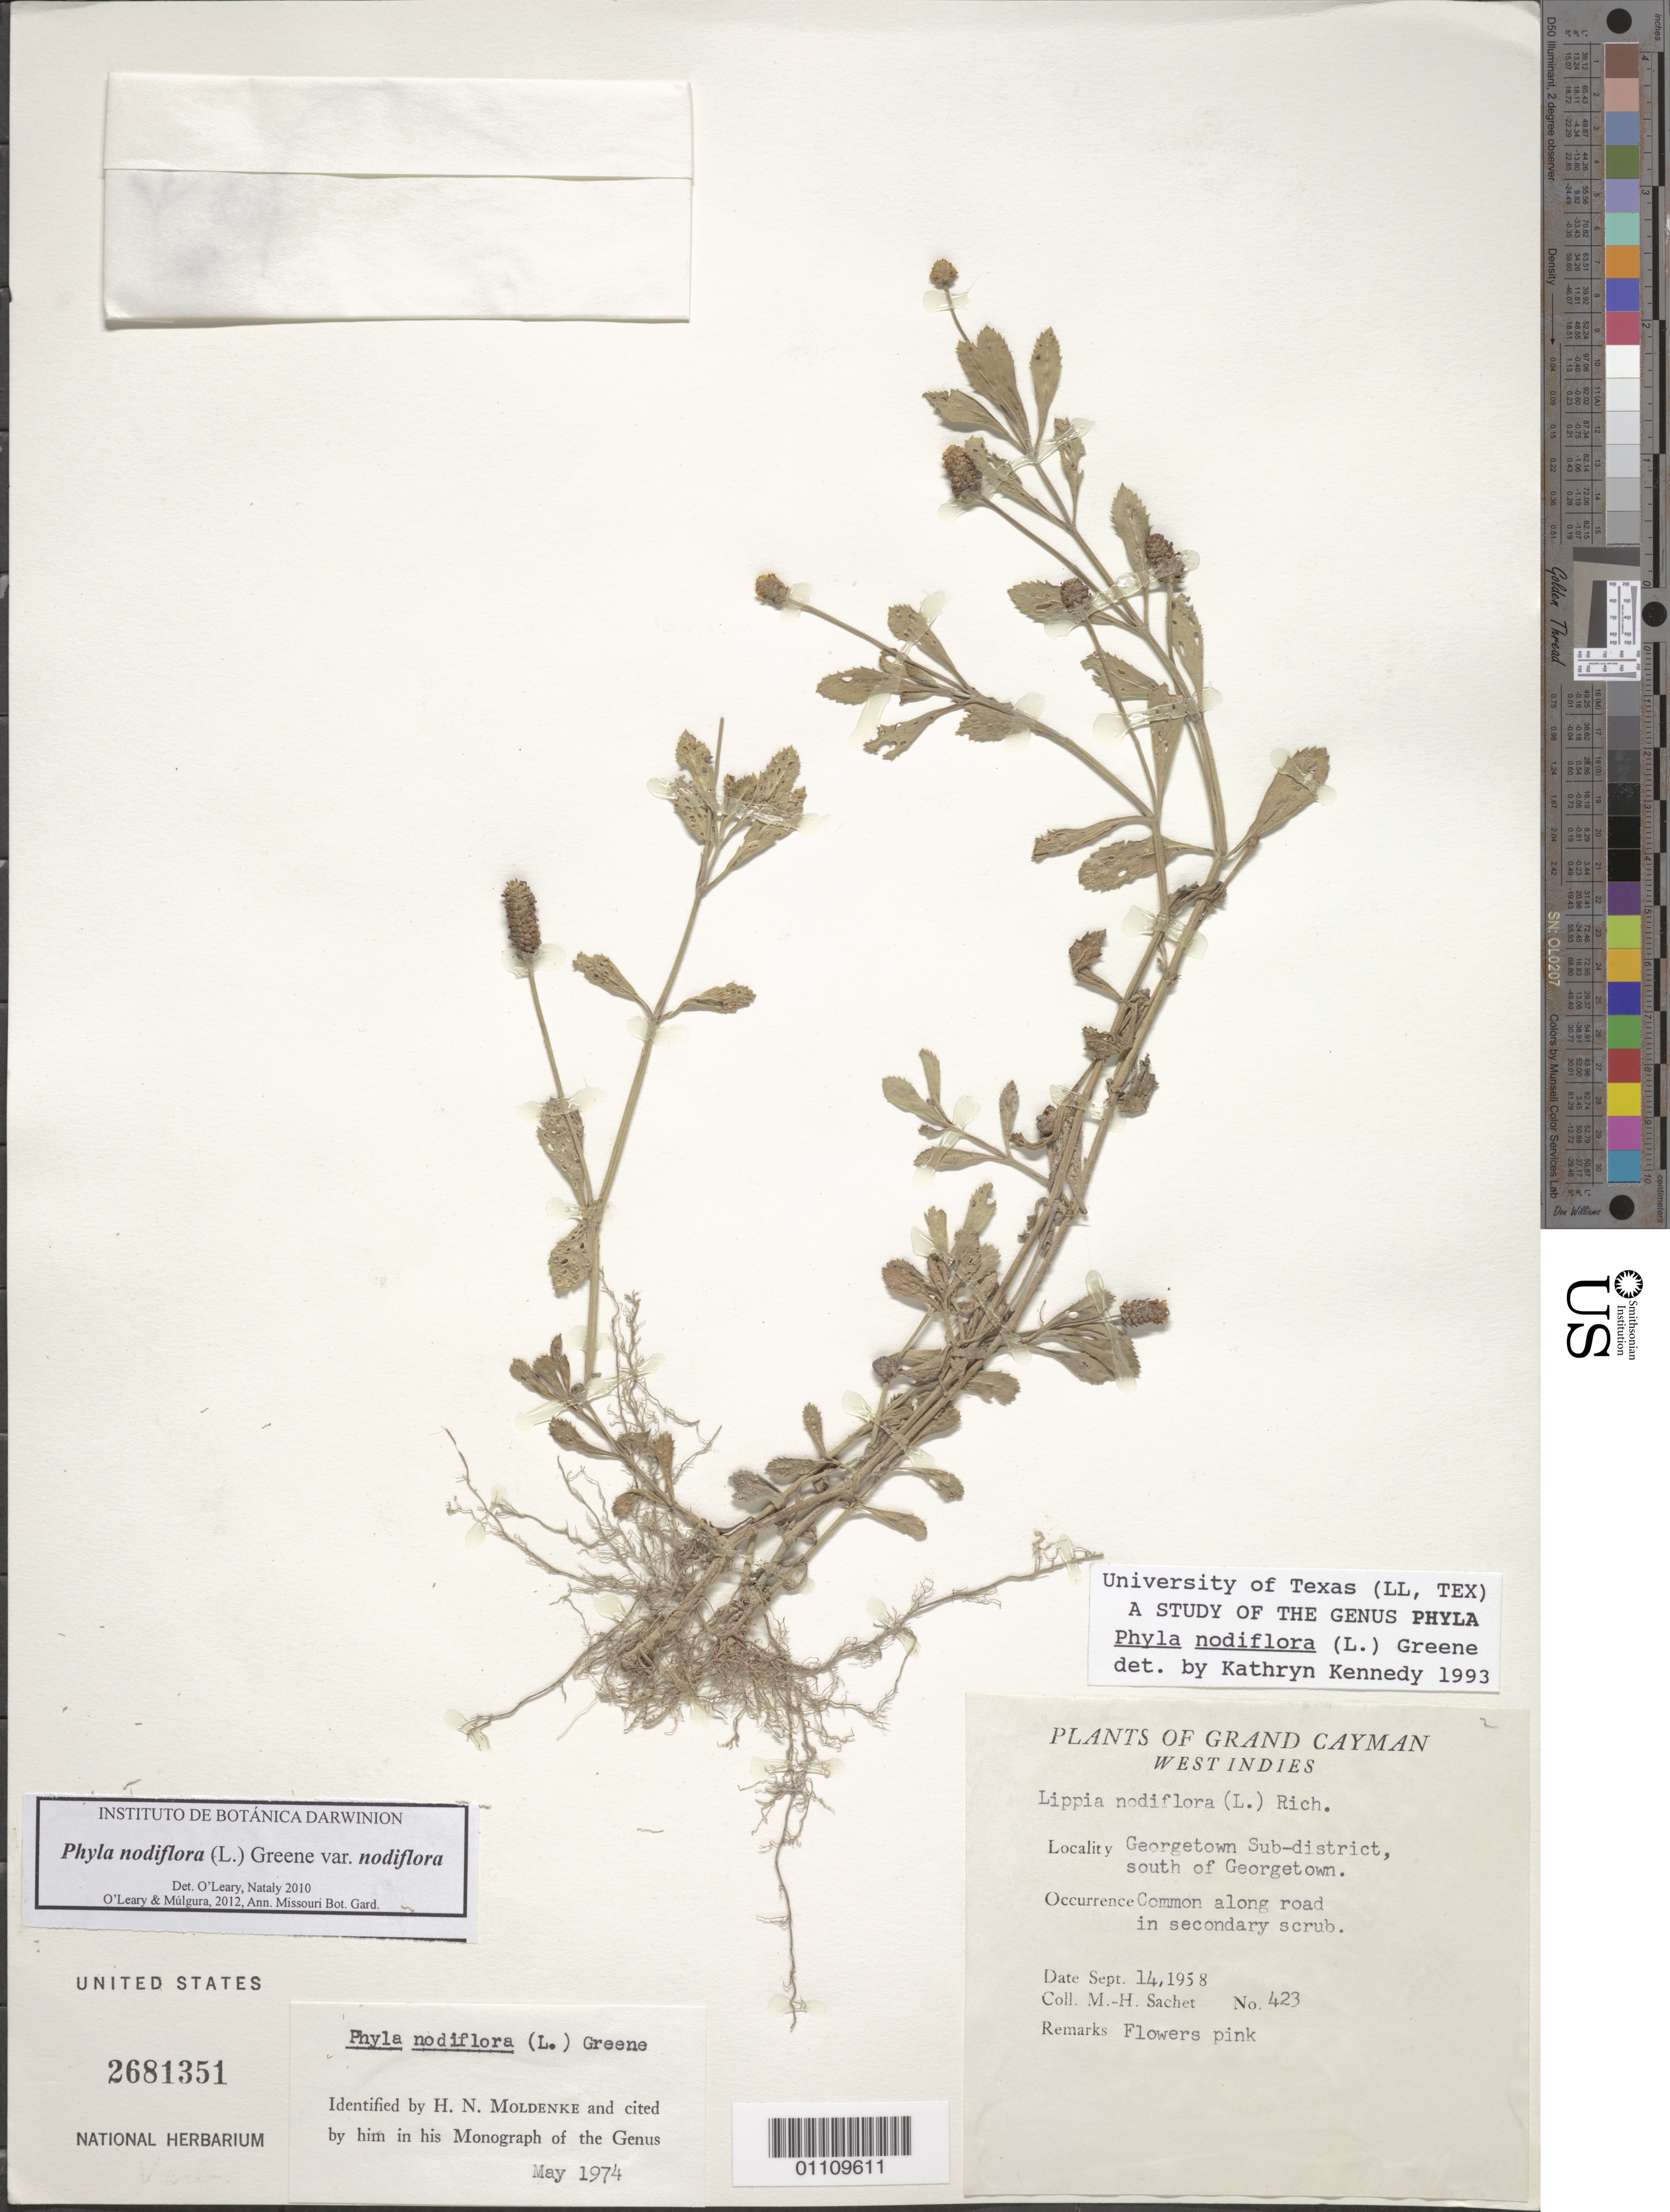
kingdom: Plantae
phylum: Tracheophyta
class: Magnoliopsida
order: Lamiales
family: Verbenaceae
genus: Phyla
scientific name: Phyla nodiflora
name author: (L.) Greene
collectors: M.-H. Sachet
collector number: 423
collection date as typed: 14 Sep 1958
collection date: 1958-09-14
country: Cayman Islands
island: Grand Cayman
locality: Georgetown Sub-district, S of Georgetown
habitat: Common along road in secondary scrub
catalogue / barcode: US 2681351